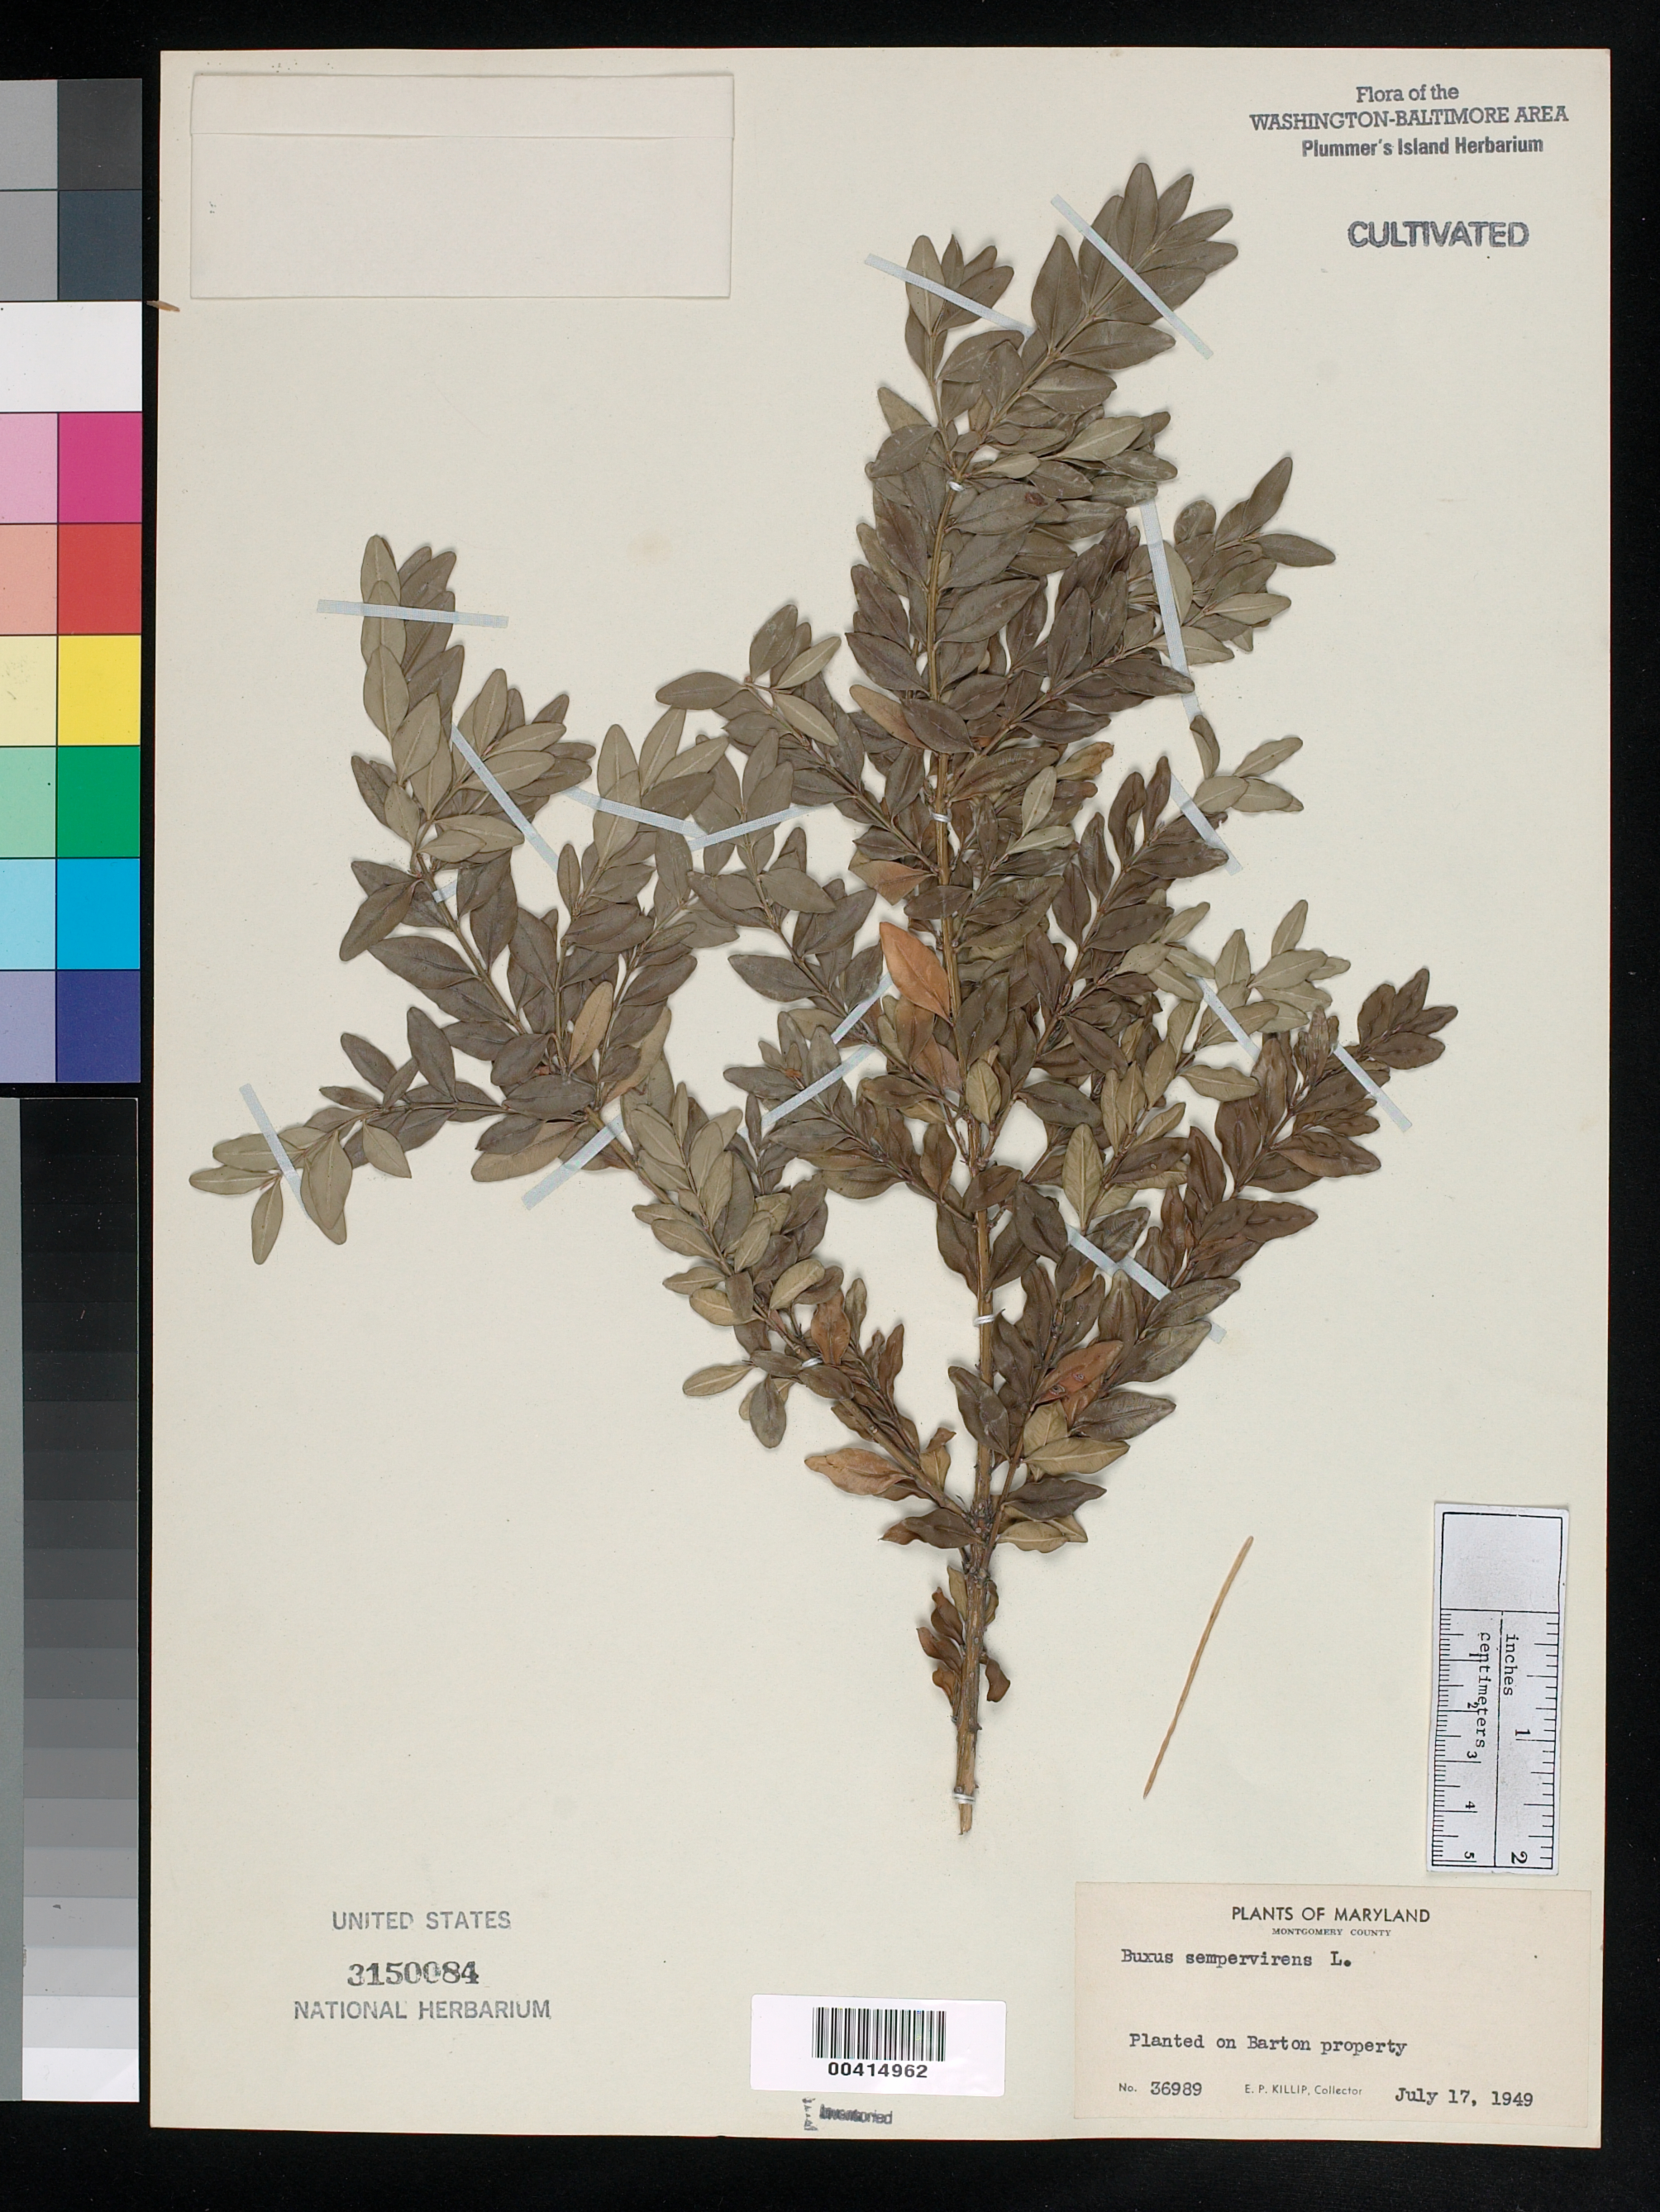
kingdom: Plantae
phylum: Tracheophyta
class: Magnoliopsida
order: Buxales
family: Buxaceae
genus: Buxus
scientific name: Buxus sempervirens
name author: L.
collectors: E. P. Killip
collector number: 36989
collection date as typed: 17 Jul 1949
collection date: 1949-07-17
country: United States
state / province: Maryland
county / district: Montgomery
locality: Plummer's Island; Mainland, Barton property C. & O. Canal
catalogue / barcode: US 3150084